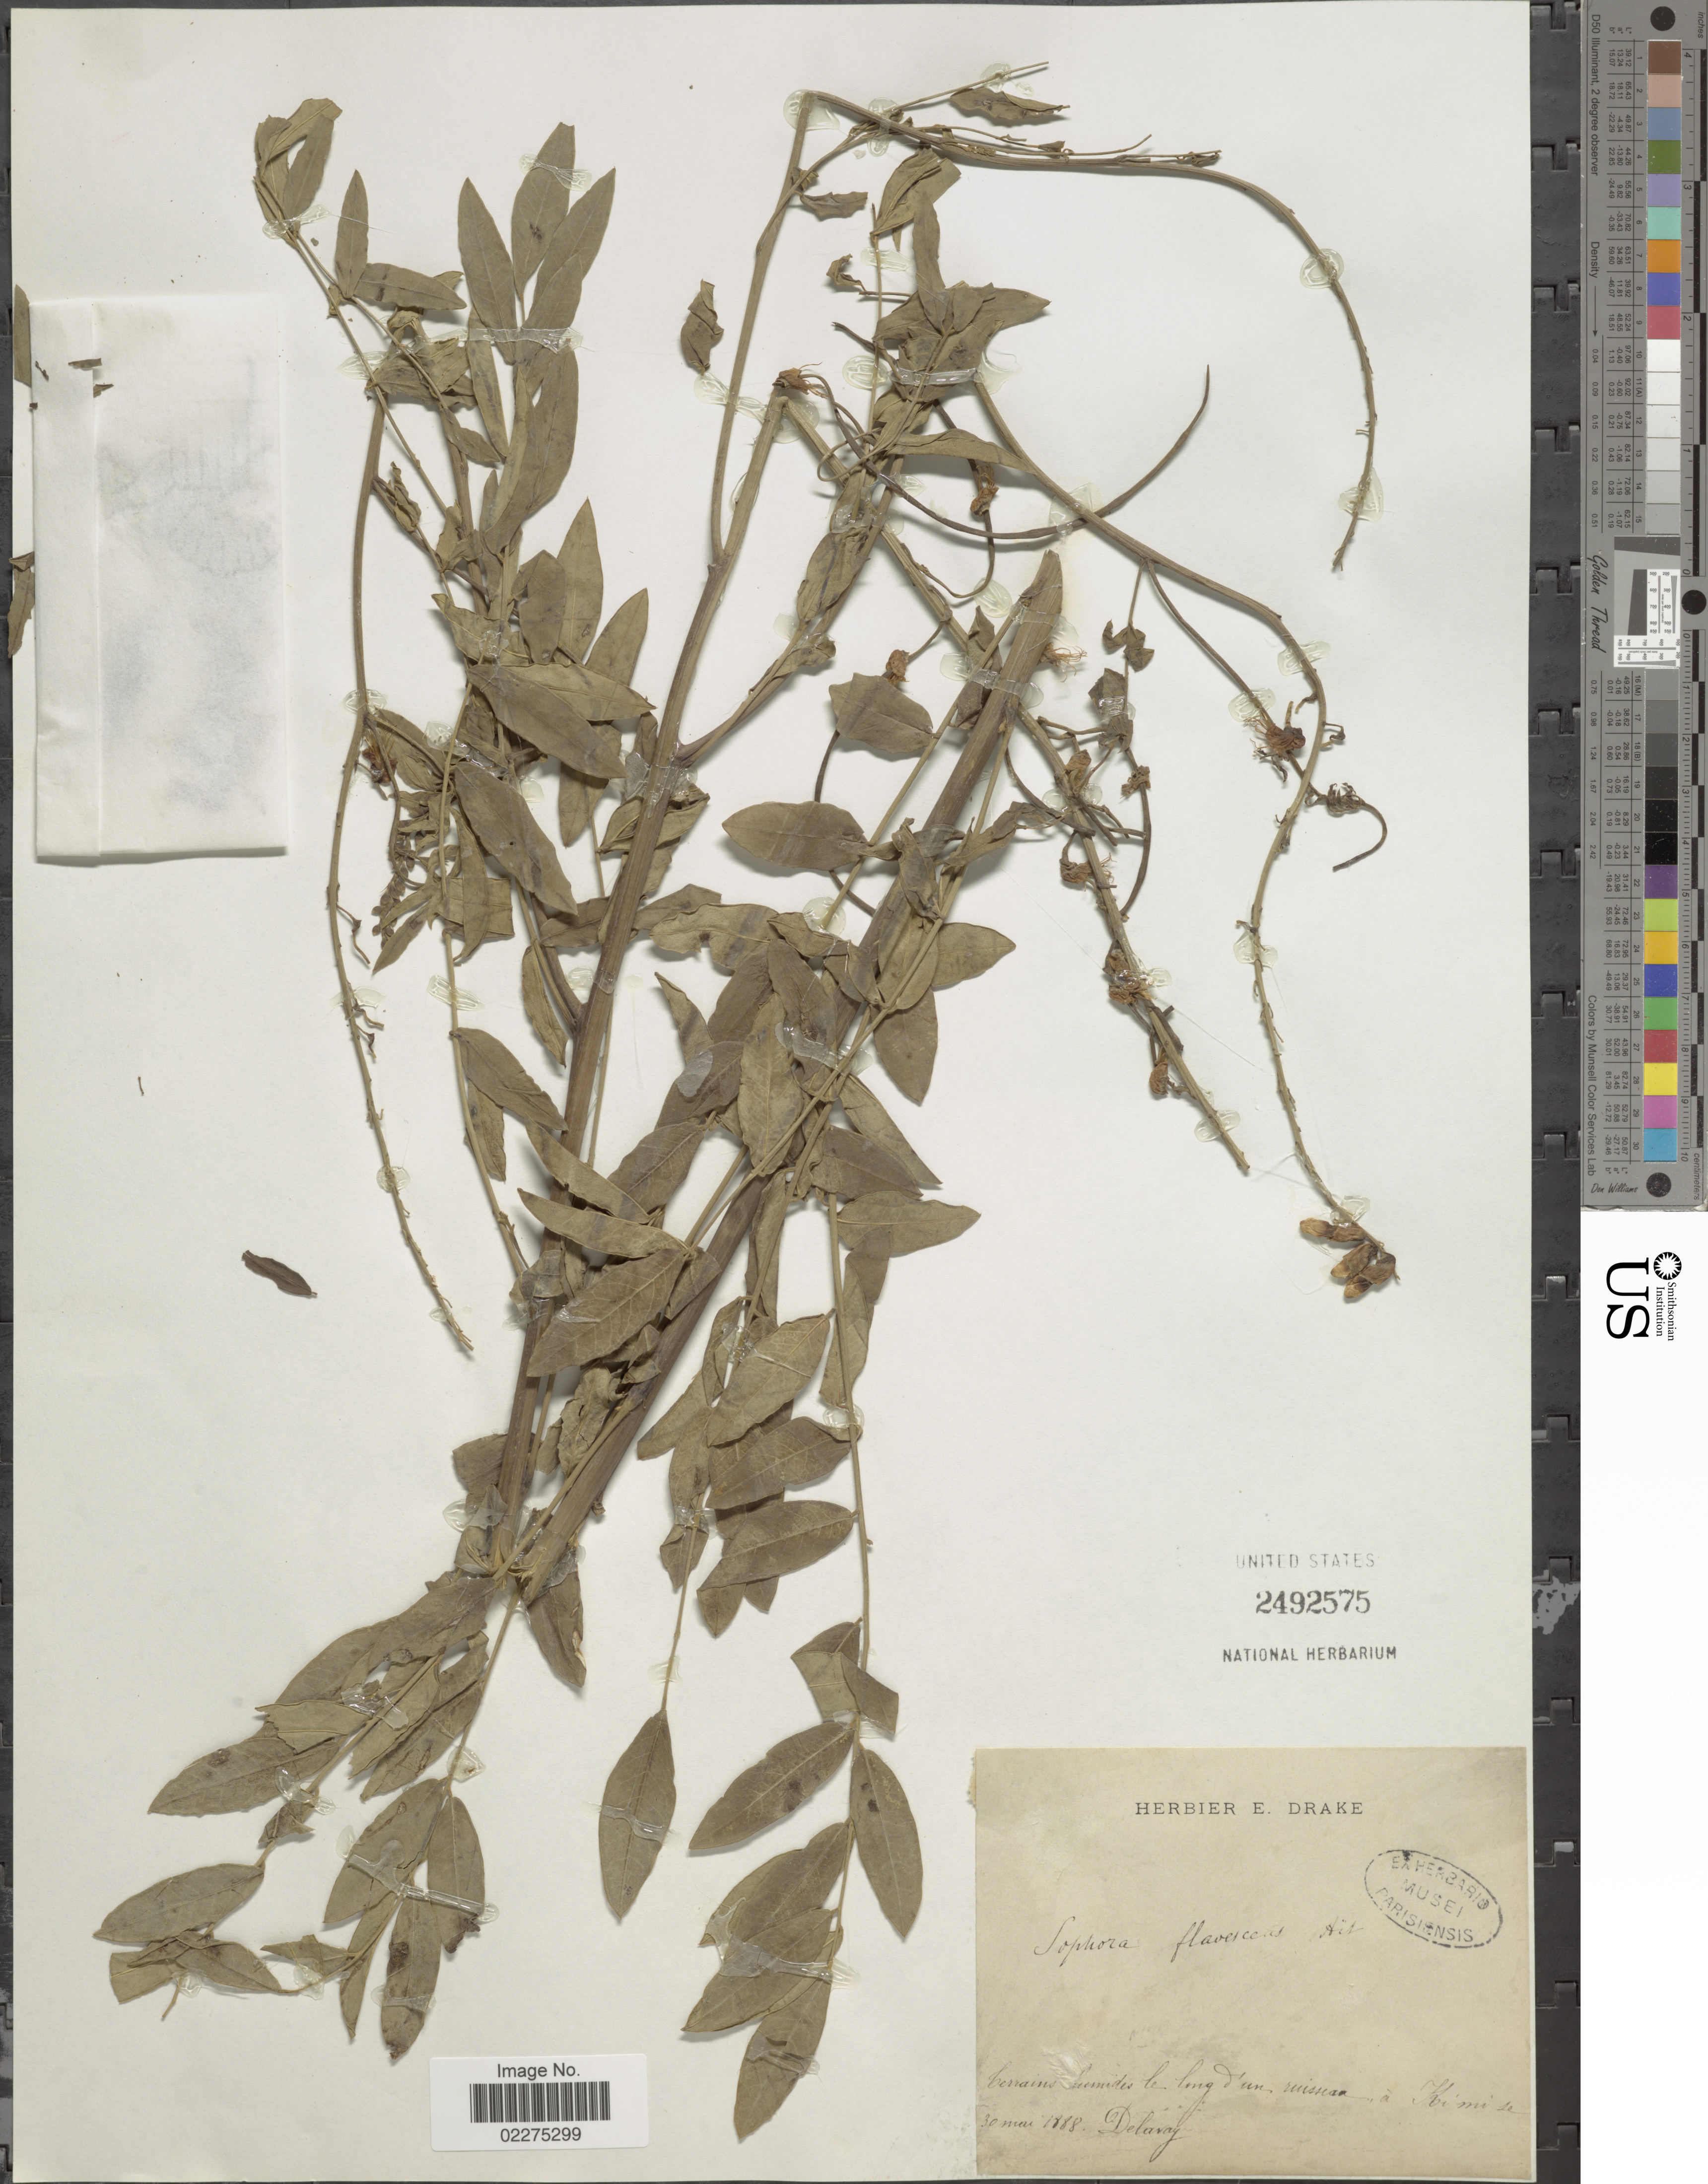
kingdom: Plantae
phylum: Tracheophyta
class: Magnoliopsida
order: Fabales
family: Fabaceae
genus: Sophora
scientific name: Sophora flavescens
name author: Aiton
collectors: Delavay, --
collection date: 1888-05-30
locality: Terrains sumides le long d'un ruisseau à Tabi mi se [interpreted]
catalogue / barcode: US 2492575